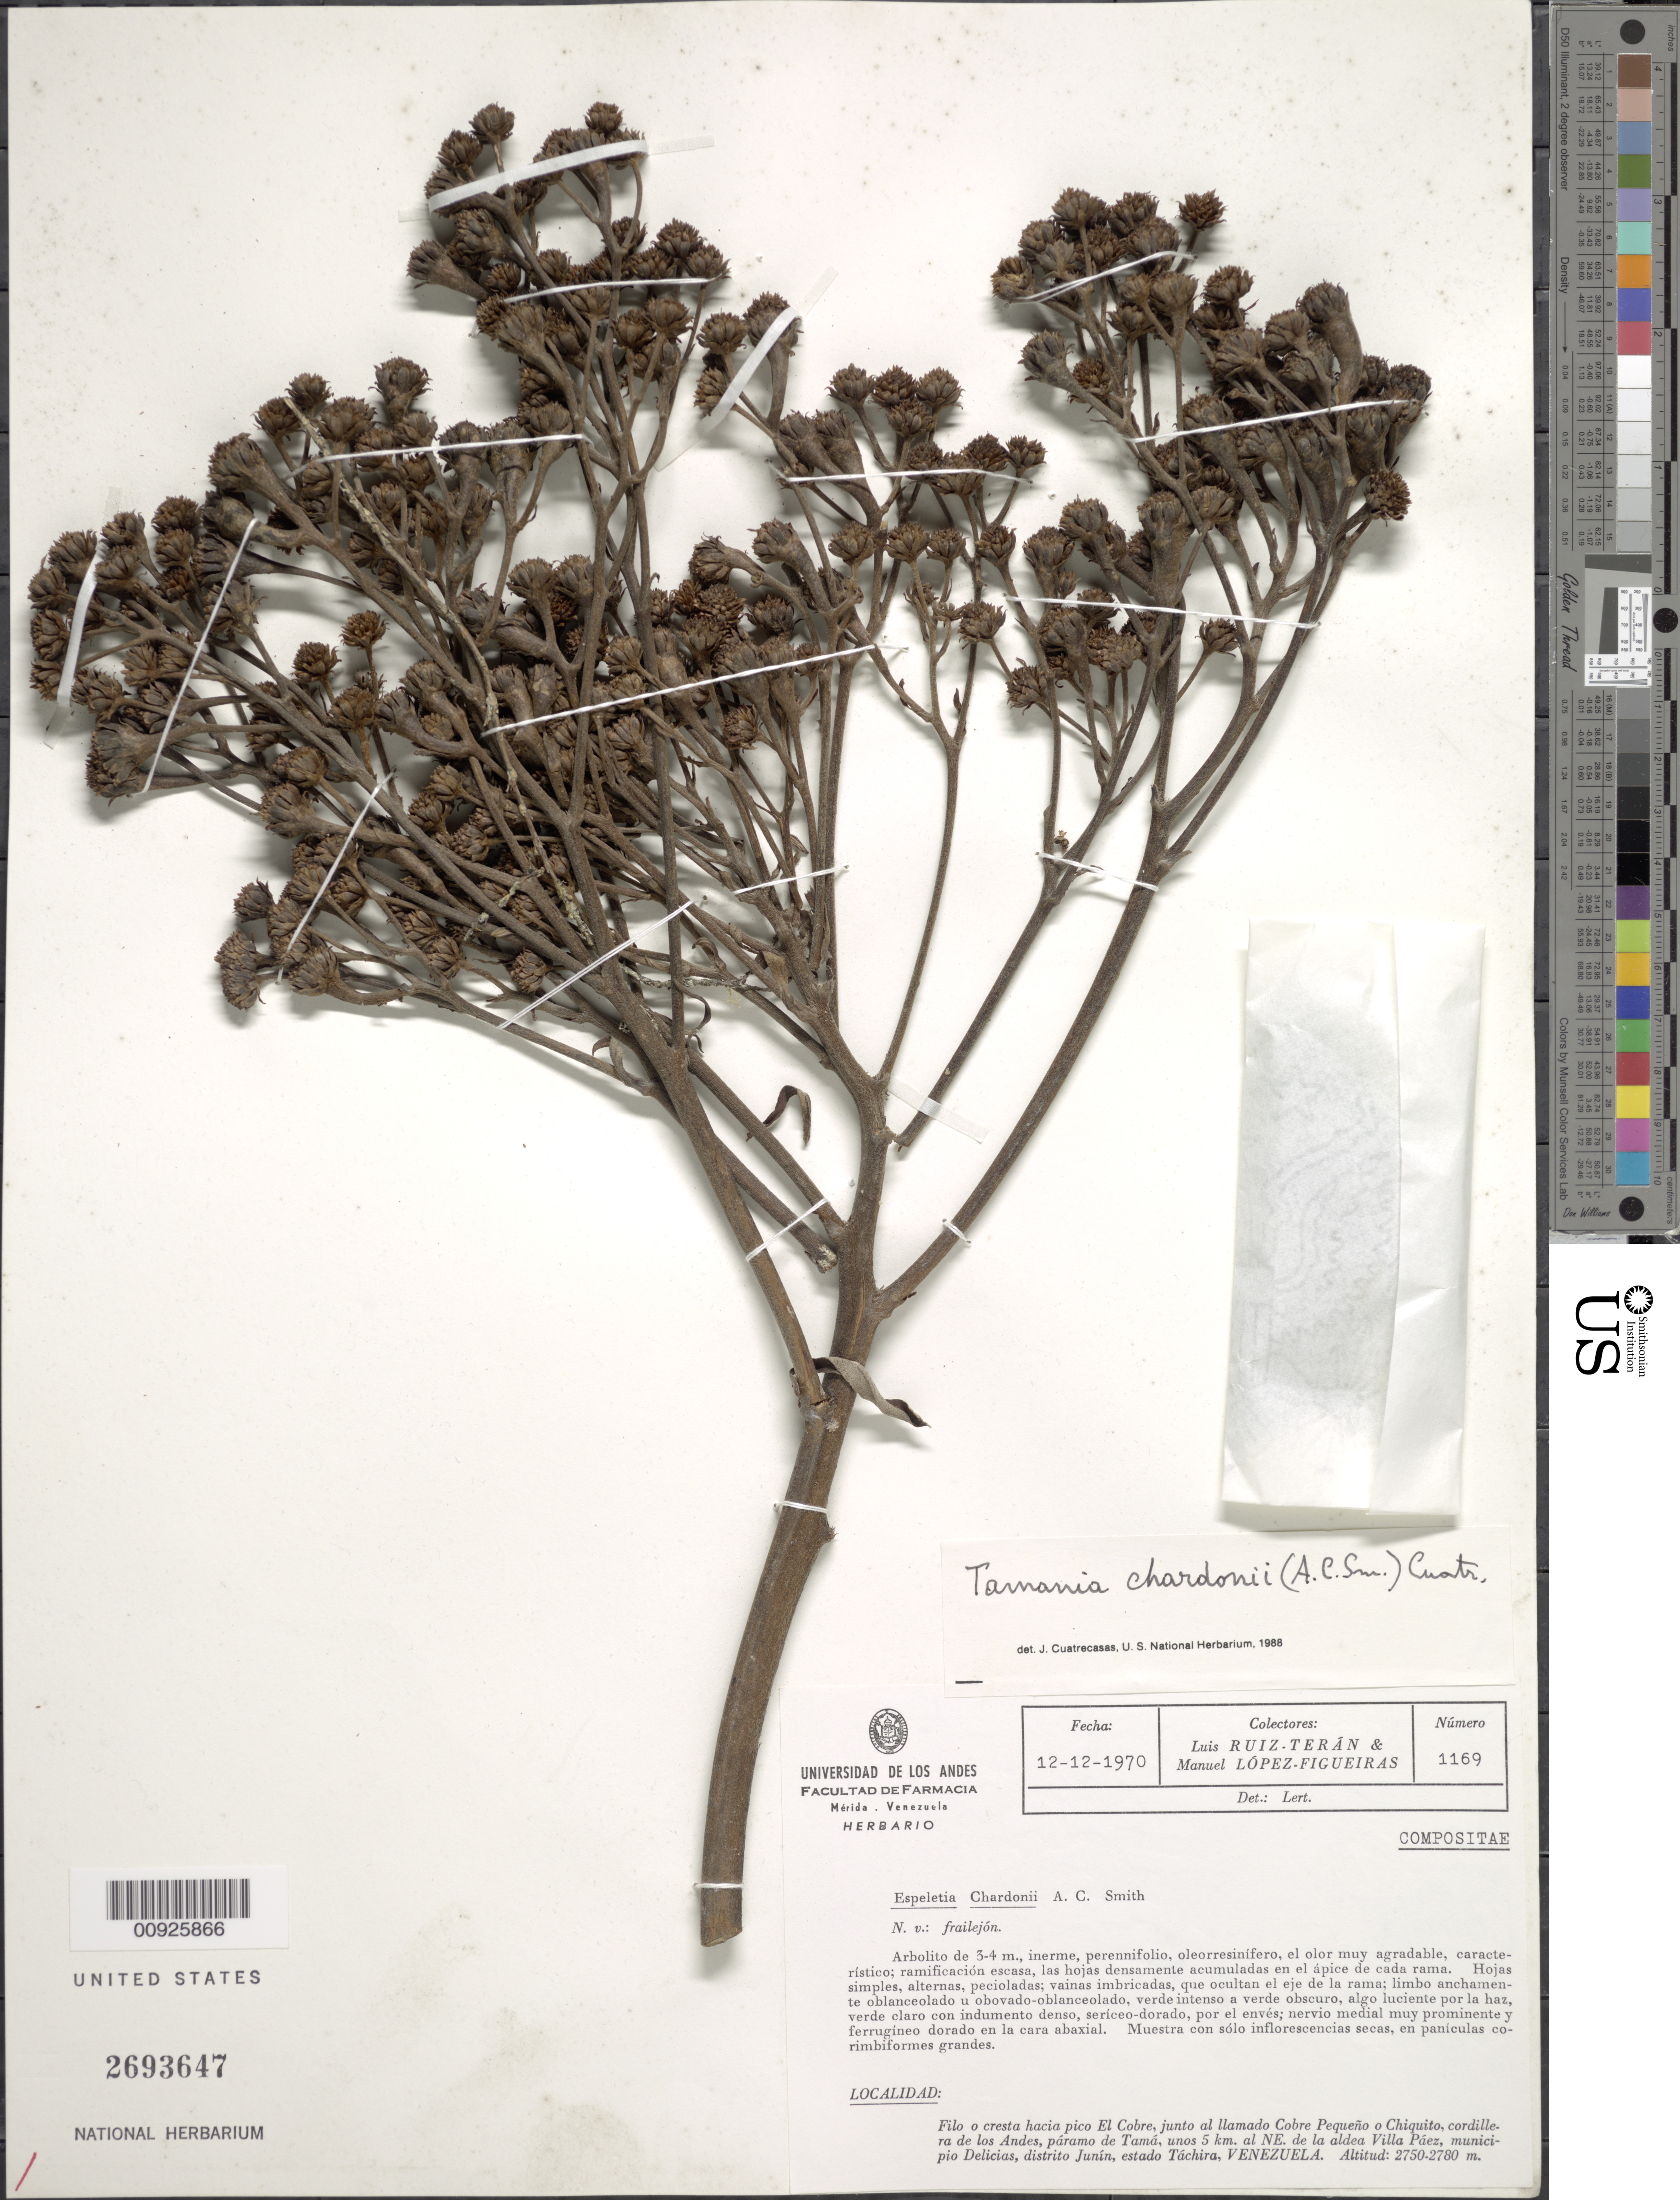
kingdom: Plantae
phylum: Tracheophyta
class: Magnoliopsida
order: Asterales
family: Asteraceae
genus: Tamania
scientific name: Tamania chardonii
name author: (A.C. Sm.) Cuatrec.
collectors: L. E. Ruíz-Terán & M. López Figueiras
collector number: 1169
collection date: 1970-12-12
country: Venezuela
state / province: Táchira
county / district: Junín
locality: P. de Tamá. Filo o cresta hacia pico El Cobre, junto al llamado Cobre Pequeño o Chiquito, Páramo de Tamá, unos 5 km al NE de la aldea de Villa Páez, Municipio Delicias.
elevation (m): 2750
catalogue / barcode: US 2693647